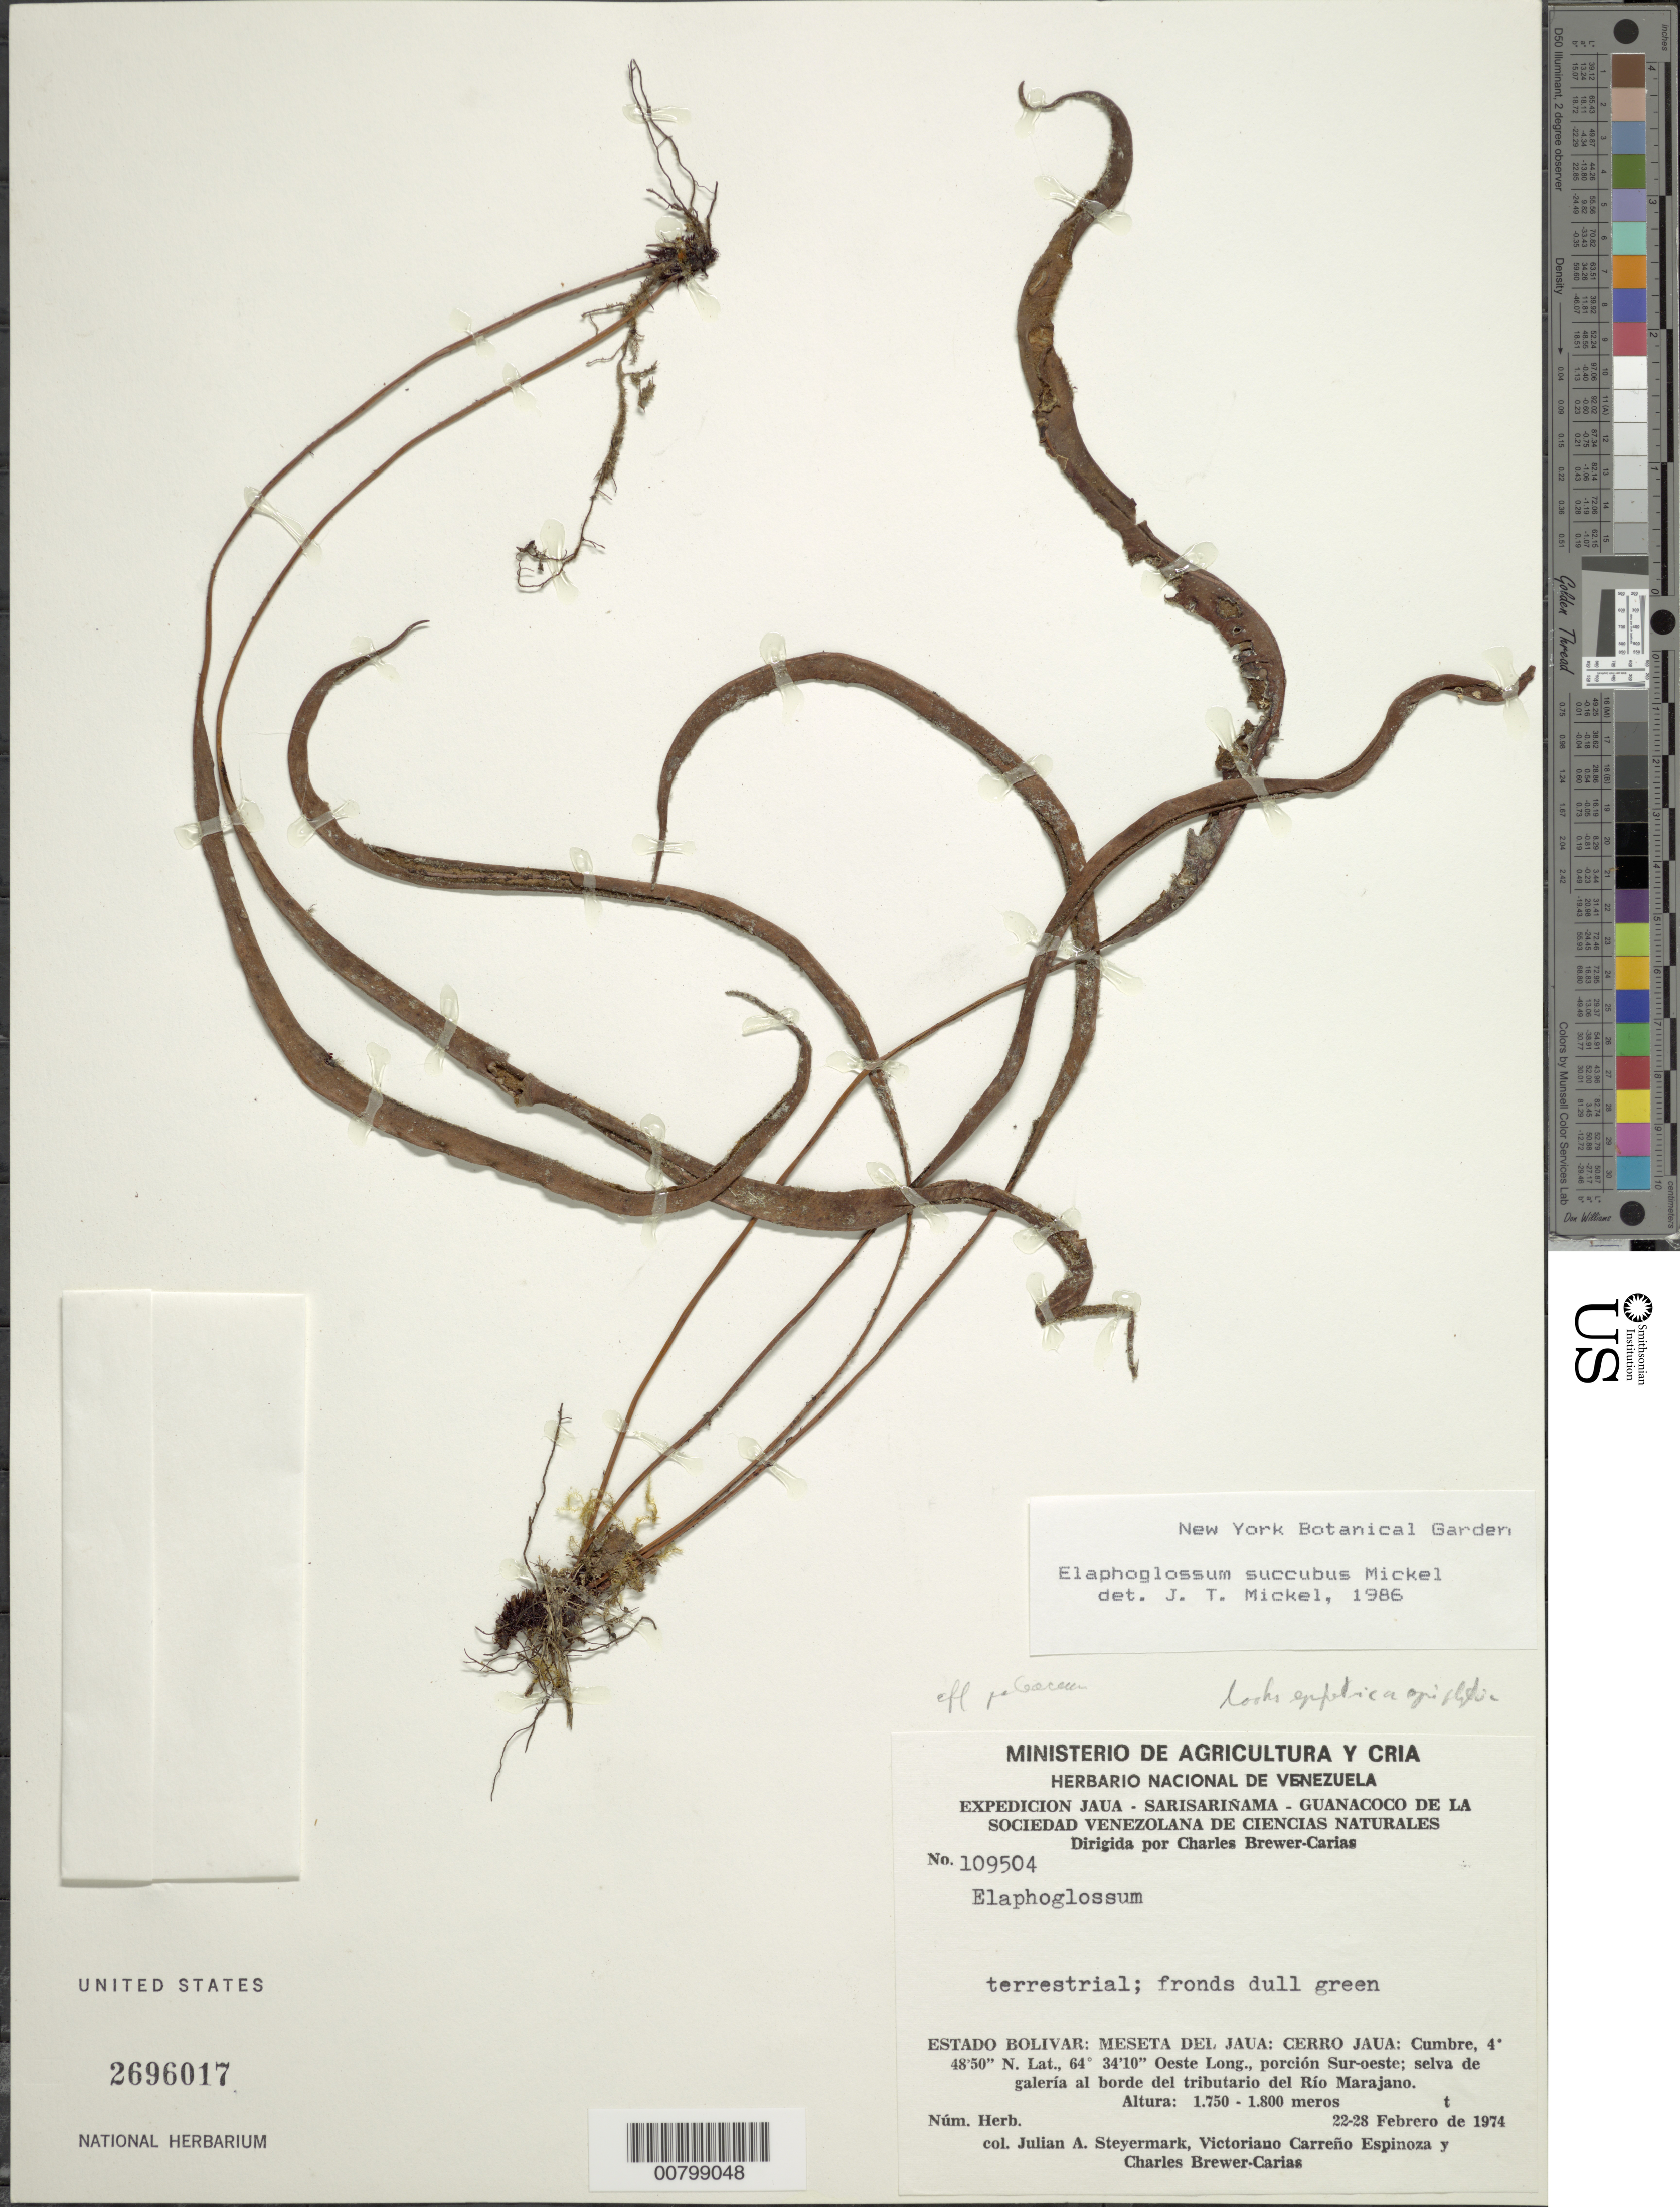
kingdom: Plantae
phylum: Tracheophyta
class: Polypodiopsida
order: Polypodiales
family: Dryopteridaceae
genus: Elaphoglossum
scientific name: Elaphoglossum succubus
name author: Mickel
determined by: Mickel, J. T., (NY), New York Botanical Garden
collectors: J. Steyermark, V. Carreño E. & C. Brewer-Carias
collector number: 109504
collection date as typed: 22-Feb-74 to 28-Feb-74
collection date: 1974-02-22/1974-02-28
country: Venezuela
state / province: Bolívar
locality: Meseta del Jaua: Cerro Jaua, Río Marajano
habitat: Gallery forest along river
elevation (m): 1750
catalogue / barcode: US 2696017